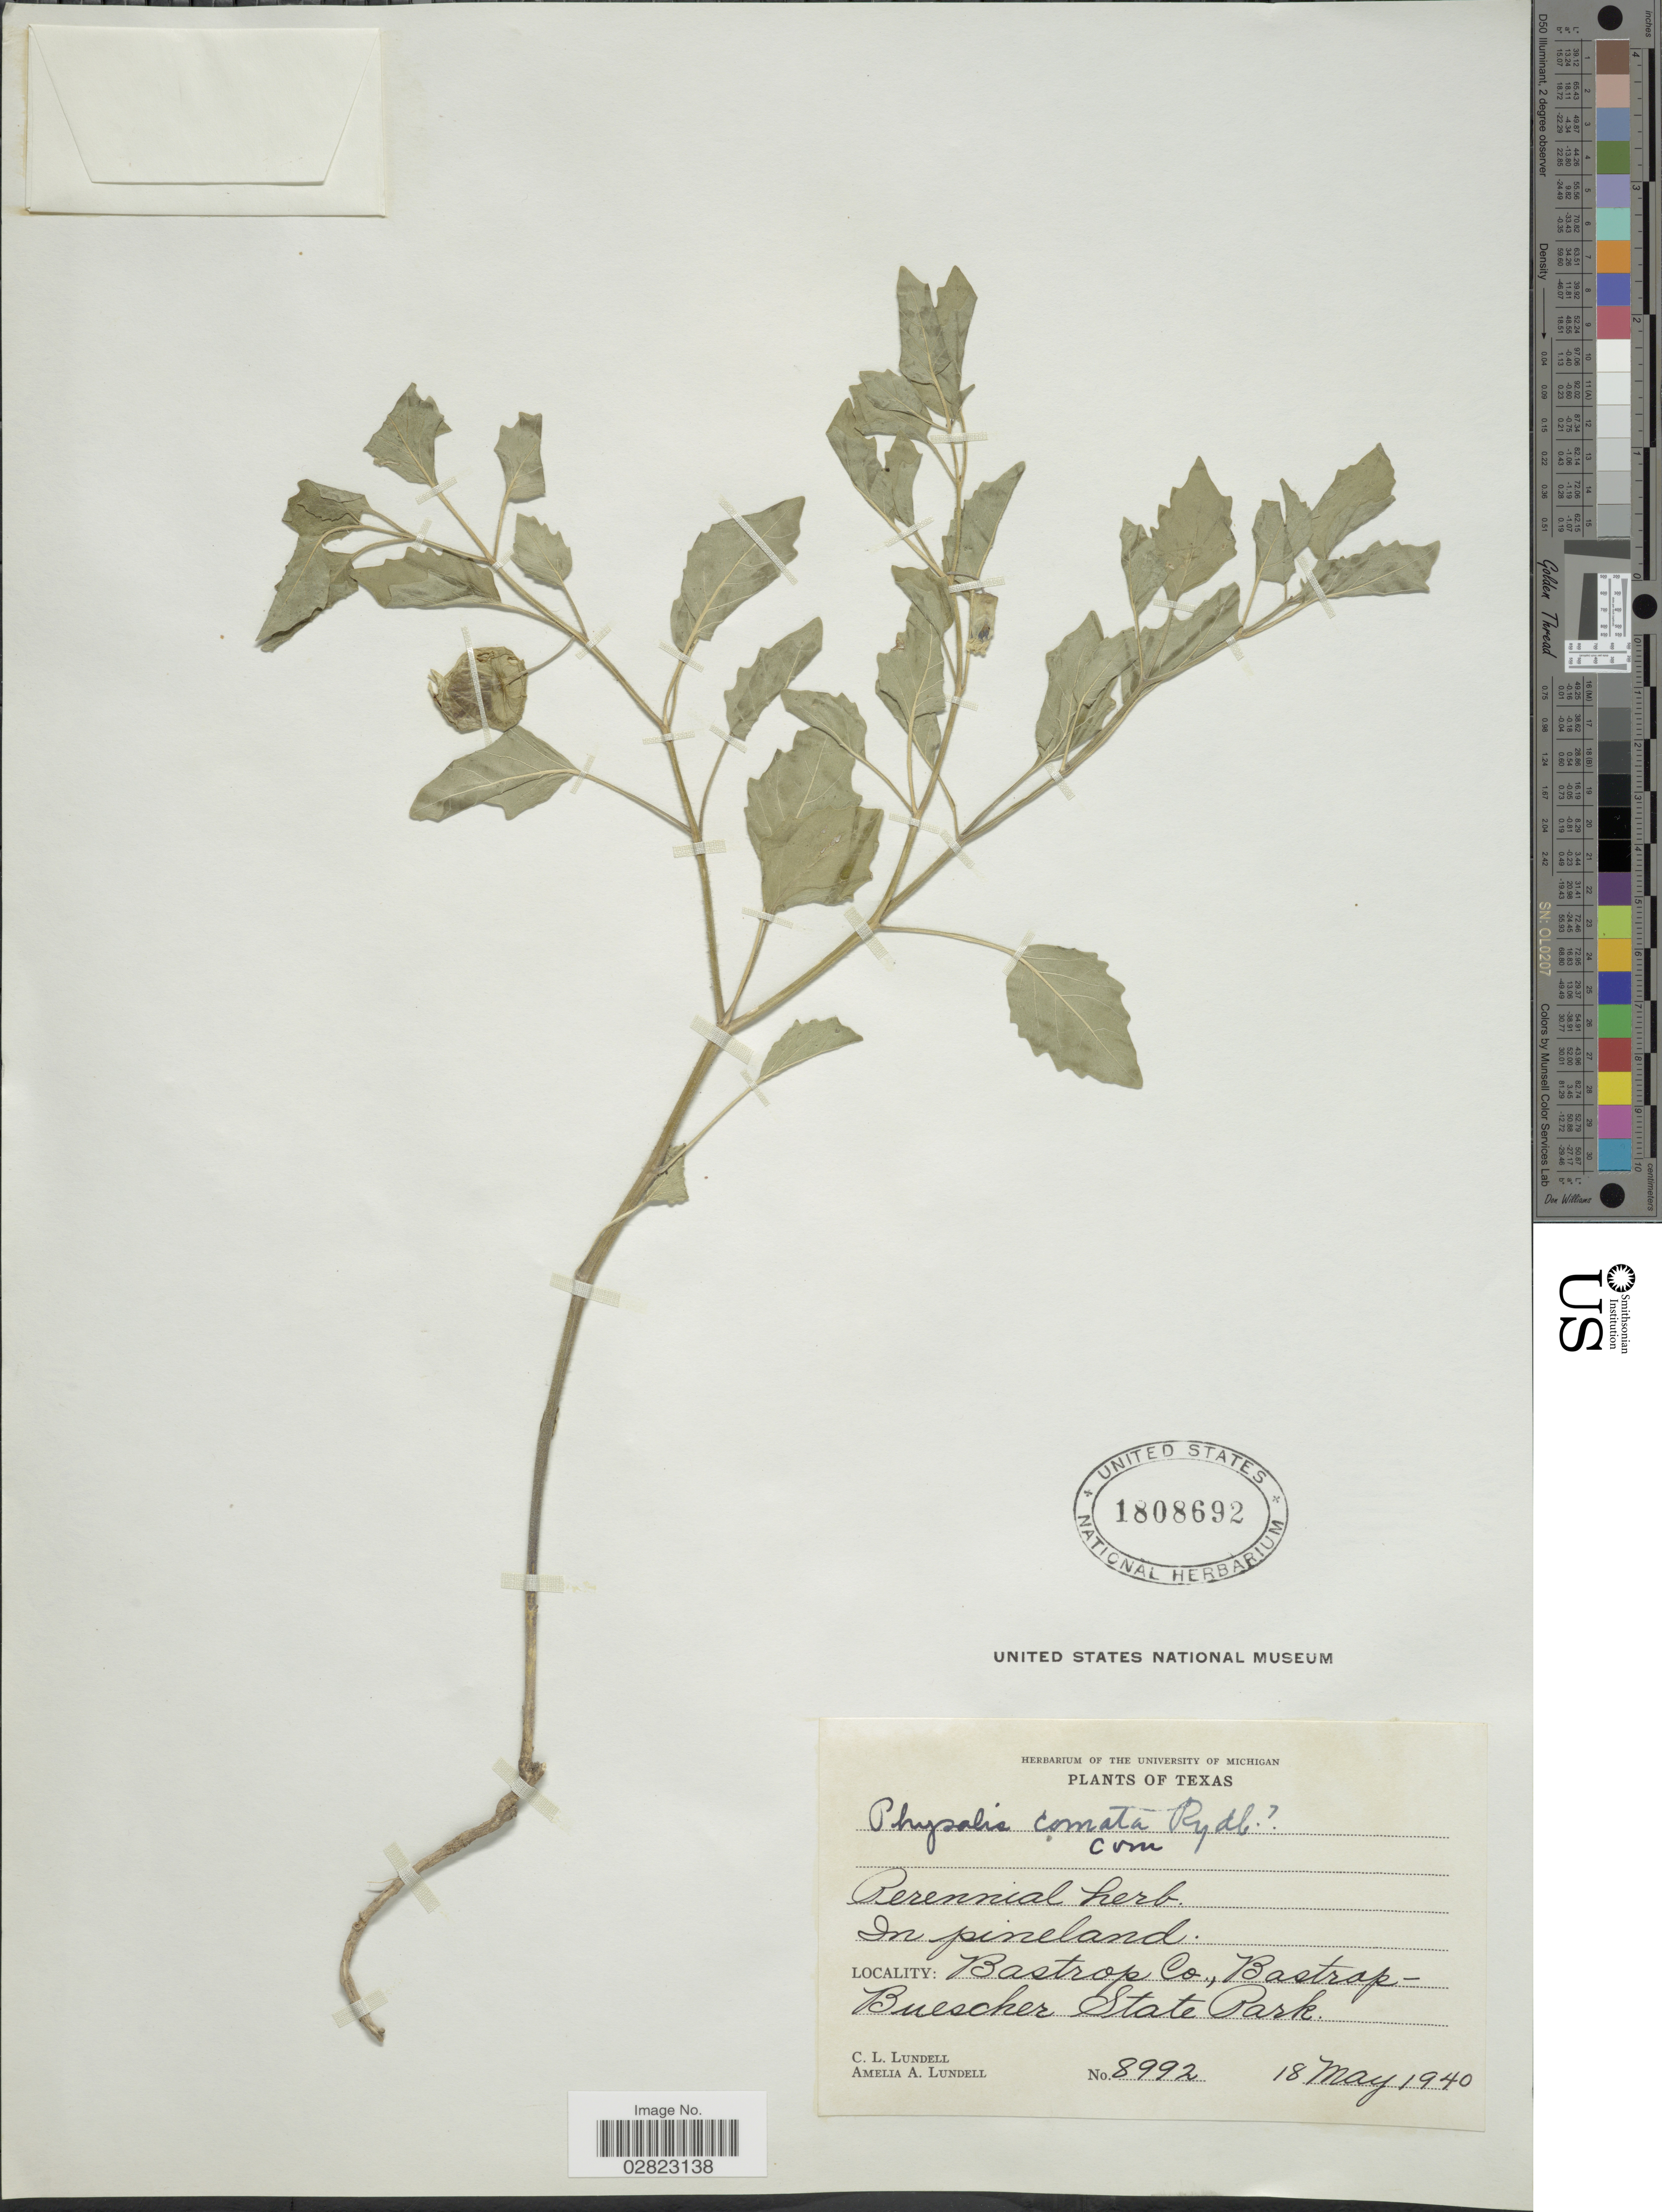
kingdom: Plantae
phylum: Tracheophyta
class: Magnoliopsida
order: Solanales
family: Solanaceae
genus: Physalis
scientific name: Physalis comata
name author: Rydb.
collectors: C. L. Lundell & A. A. Lundell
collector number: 8992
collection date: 1940-05-18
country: United States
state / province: Texas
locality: In pineland. Bastrop Co., Bastrap-Buescher State Park.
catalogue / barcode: US 1808692